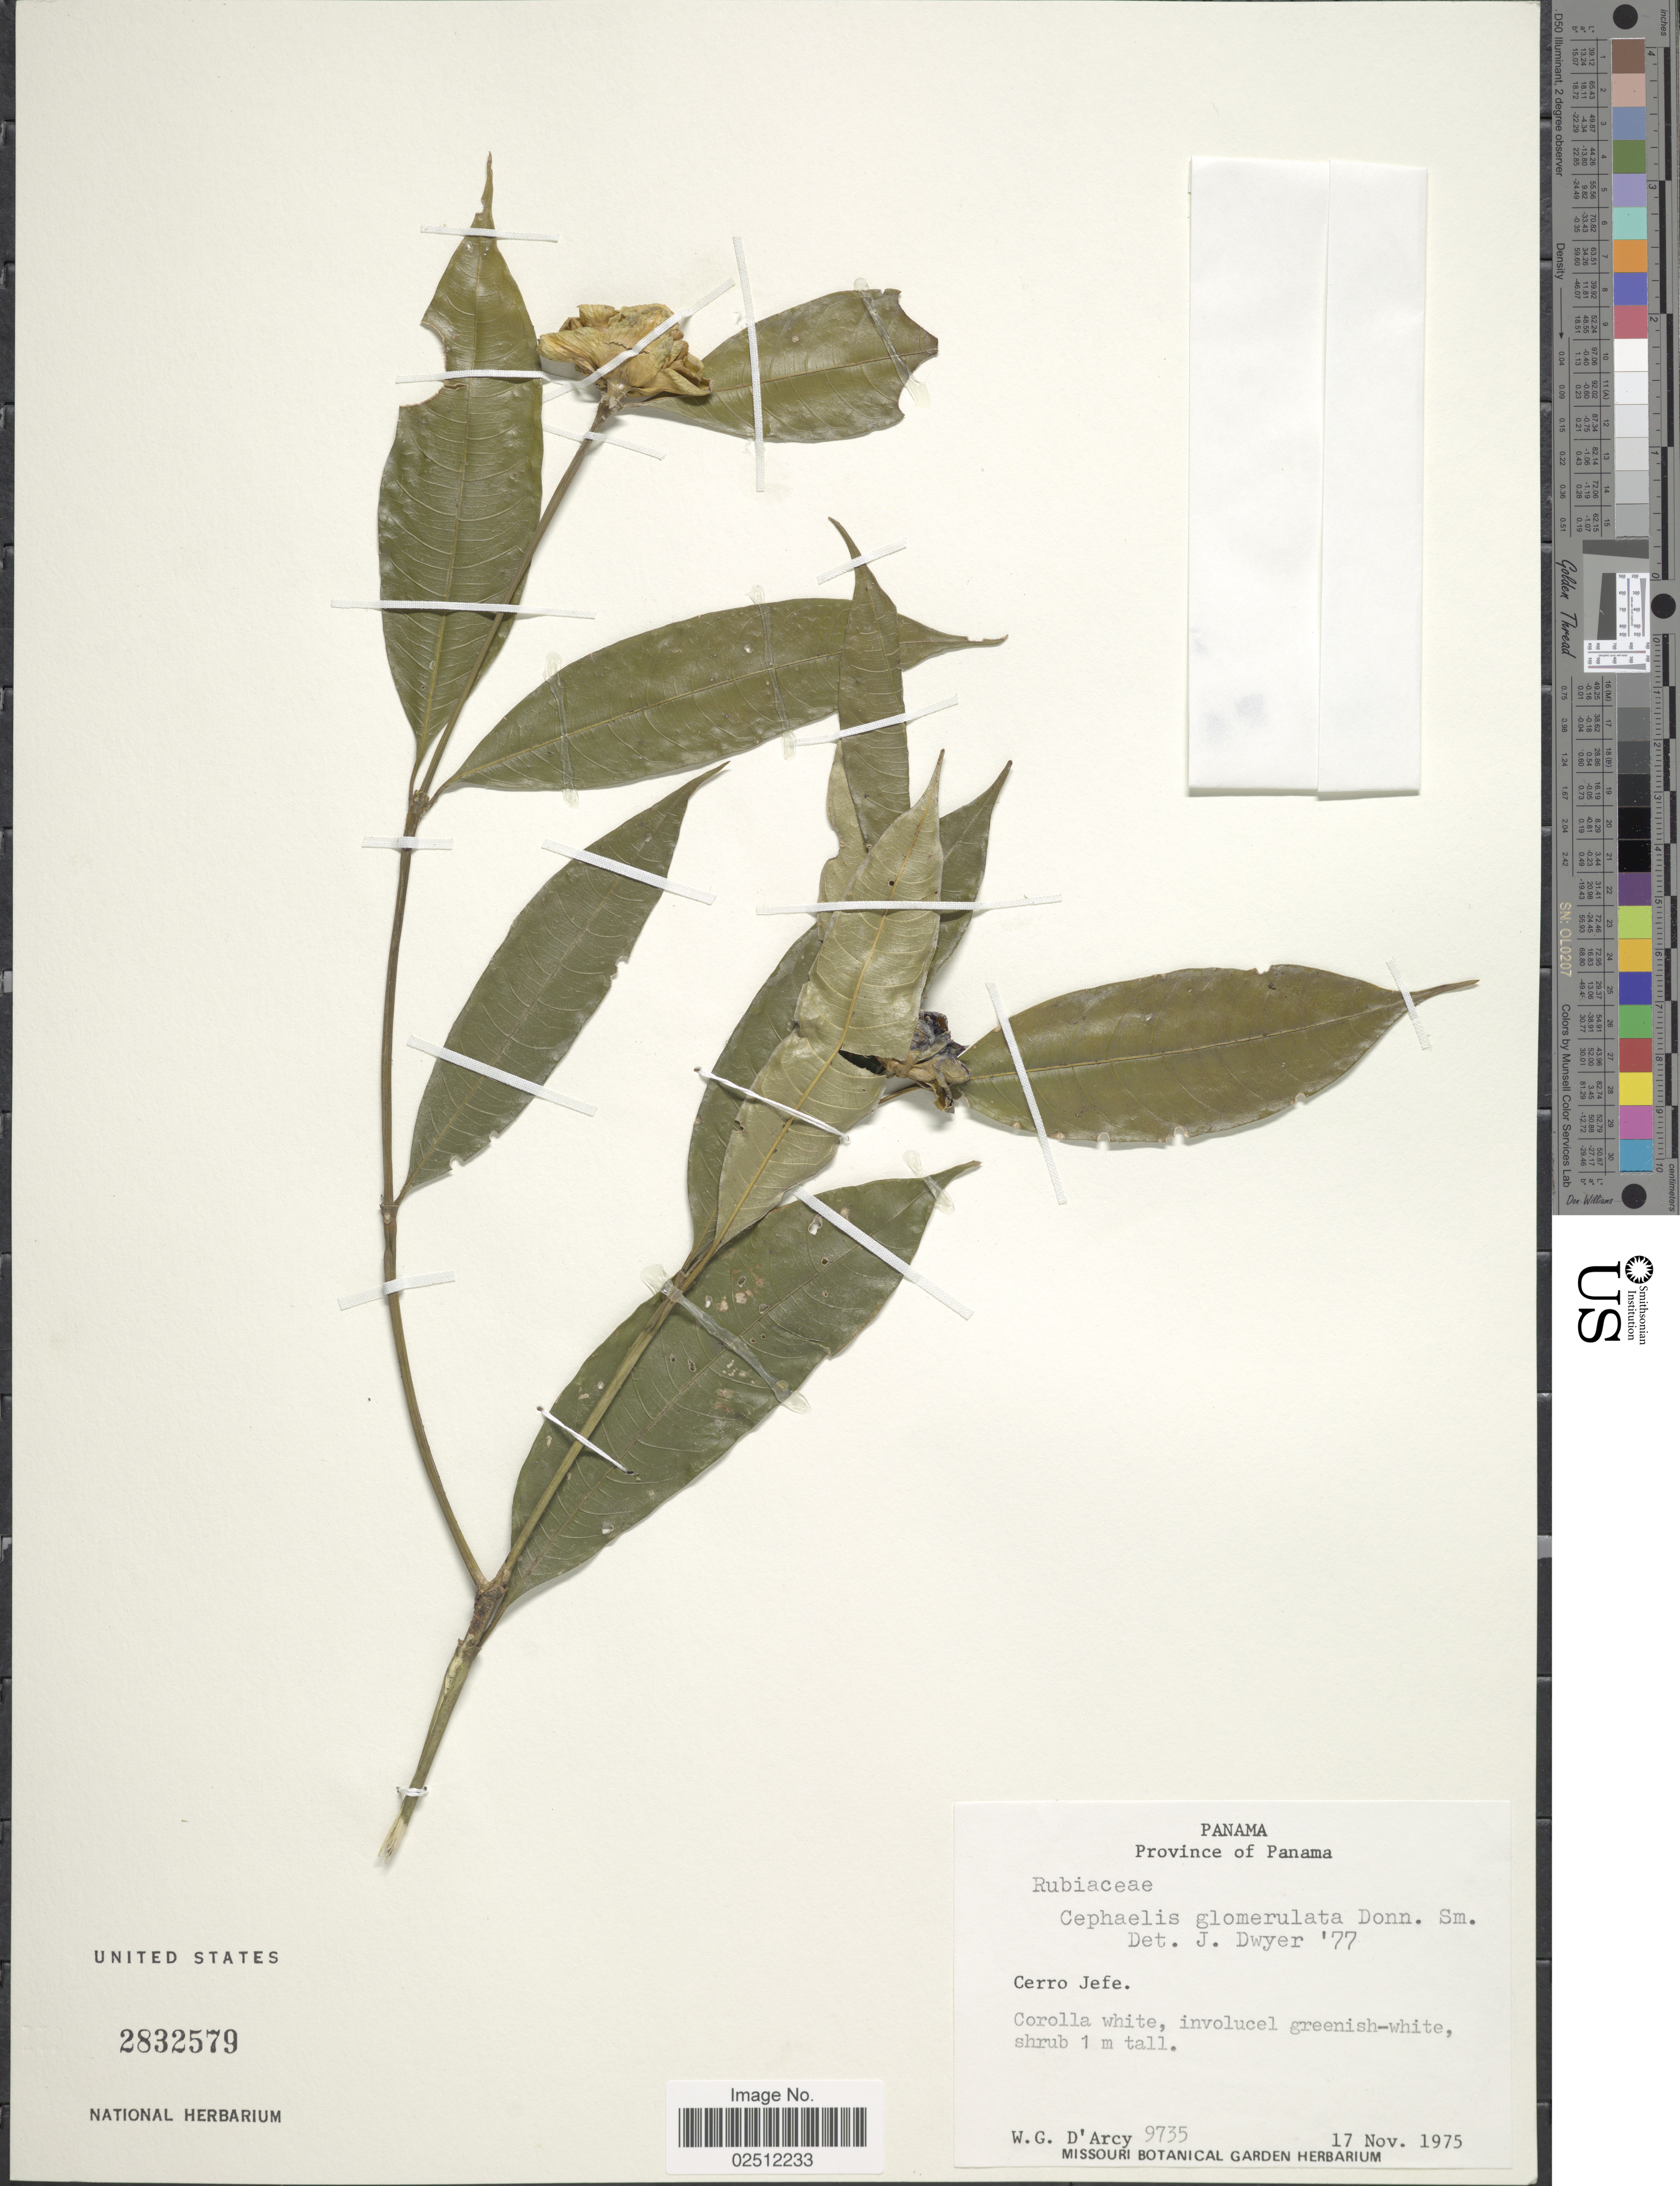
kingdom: Plantae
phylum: Tracheophyta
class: Magnoliopsida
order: Gentianales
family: Rubiaceae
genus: Psychotria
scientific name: Psychotria glomerulata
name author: (Donn. Sm.) Steyerm.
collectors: W. G. D'Arcy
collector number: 9735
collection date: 1975-11-17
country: Panama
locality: Cerro Jefe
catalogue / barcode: US 2832579